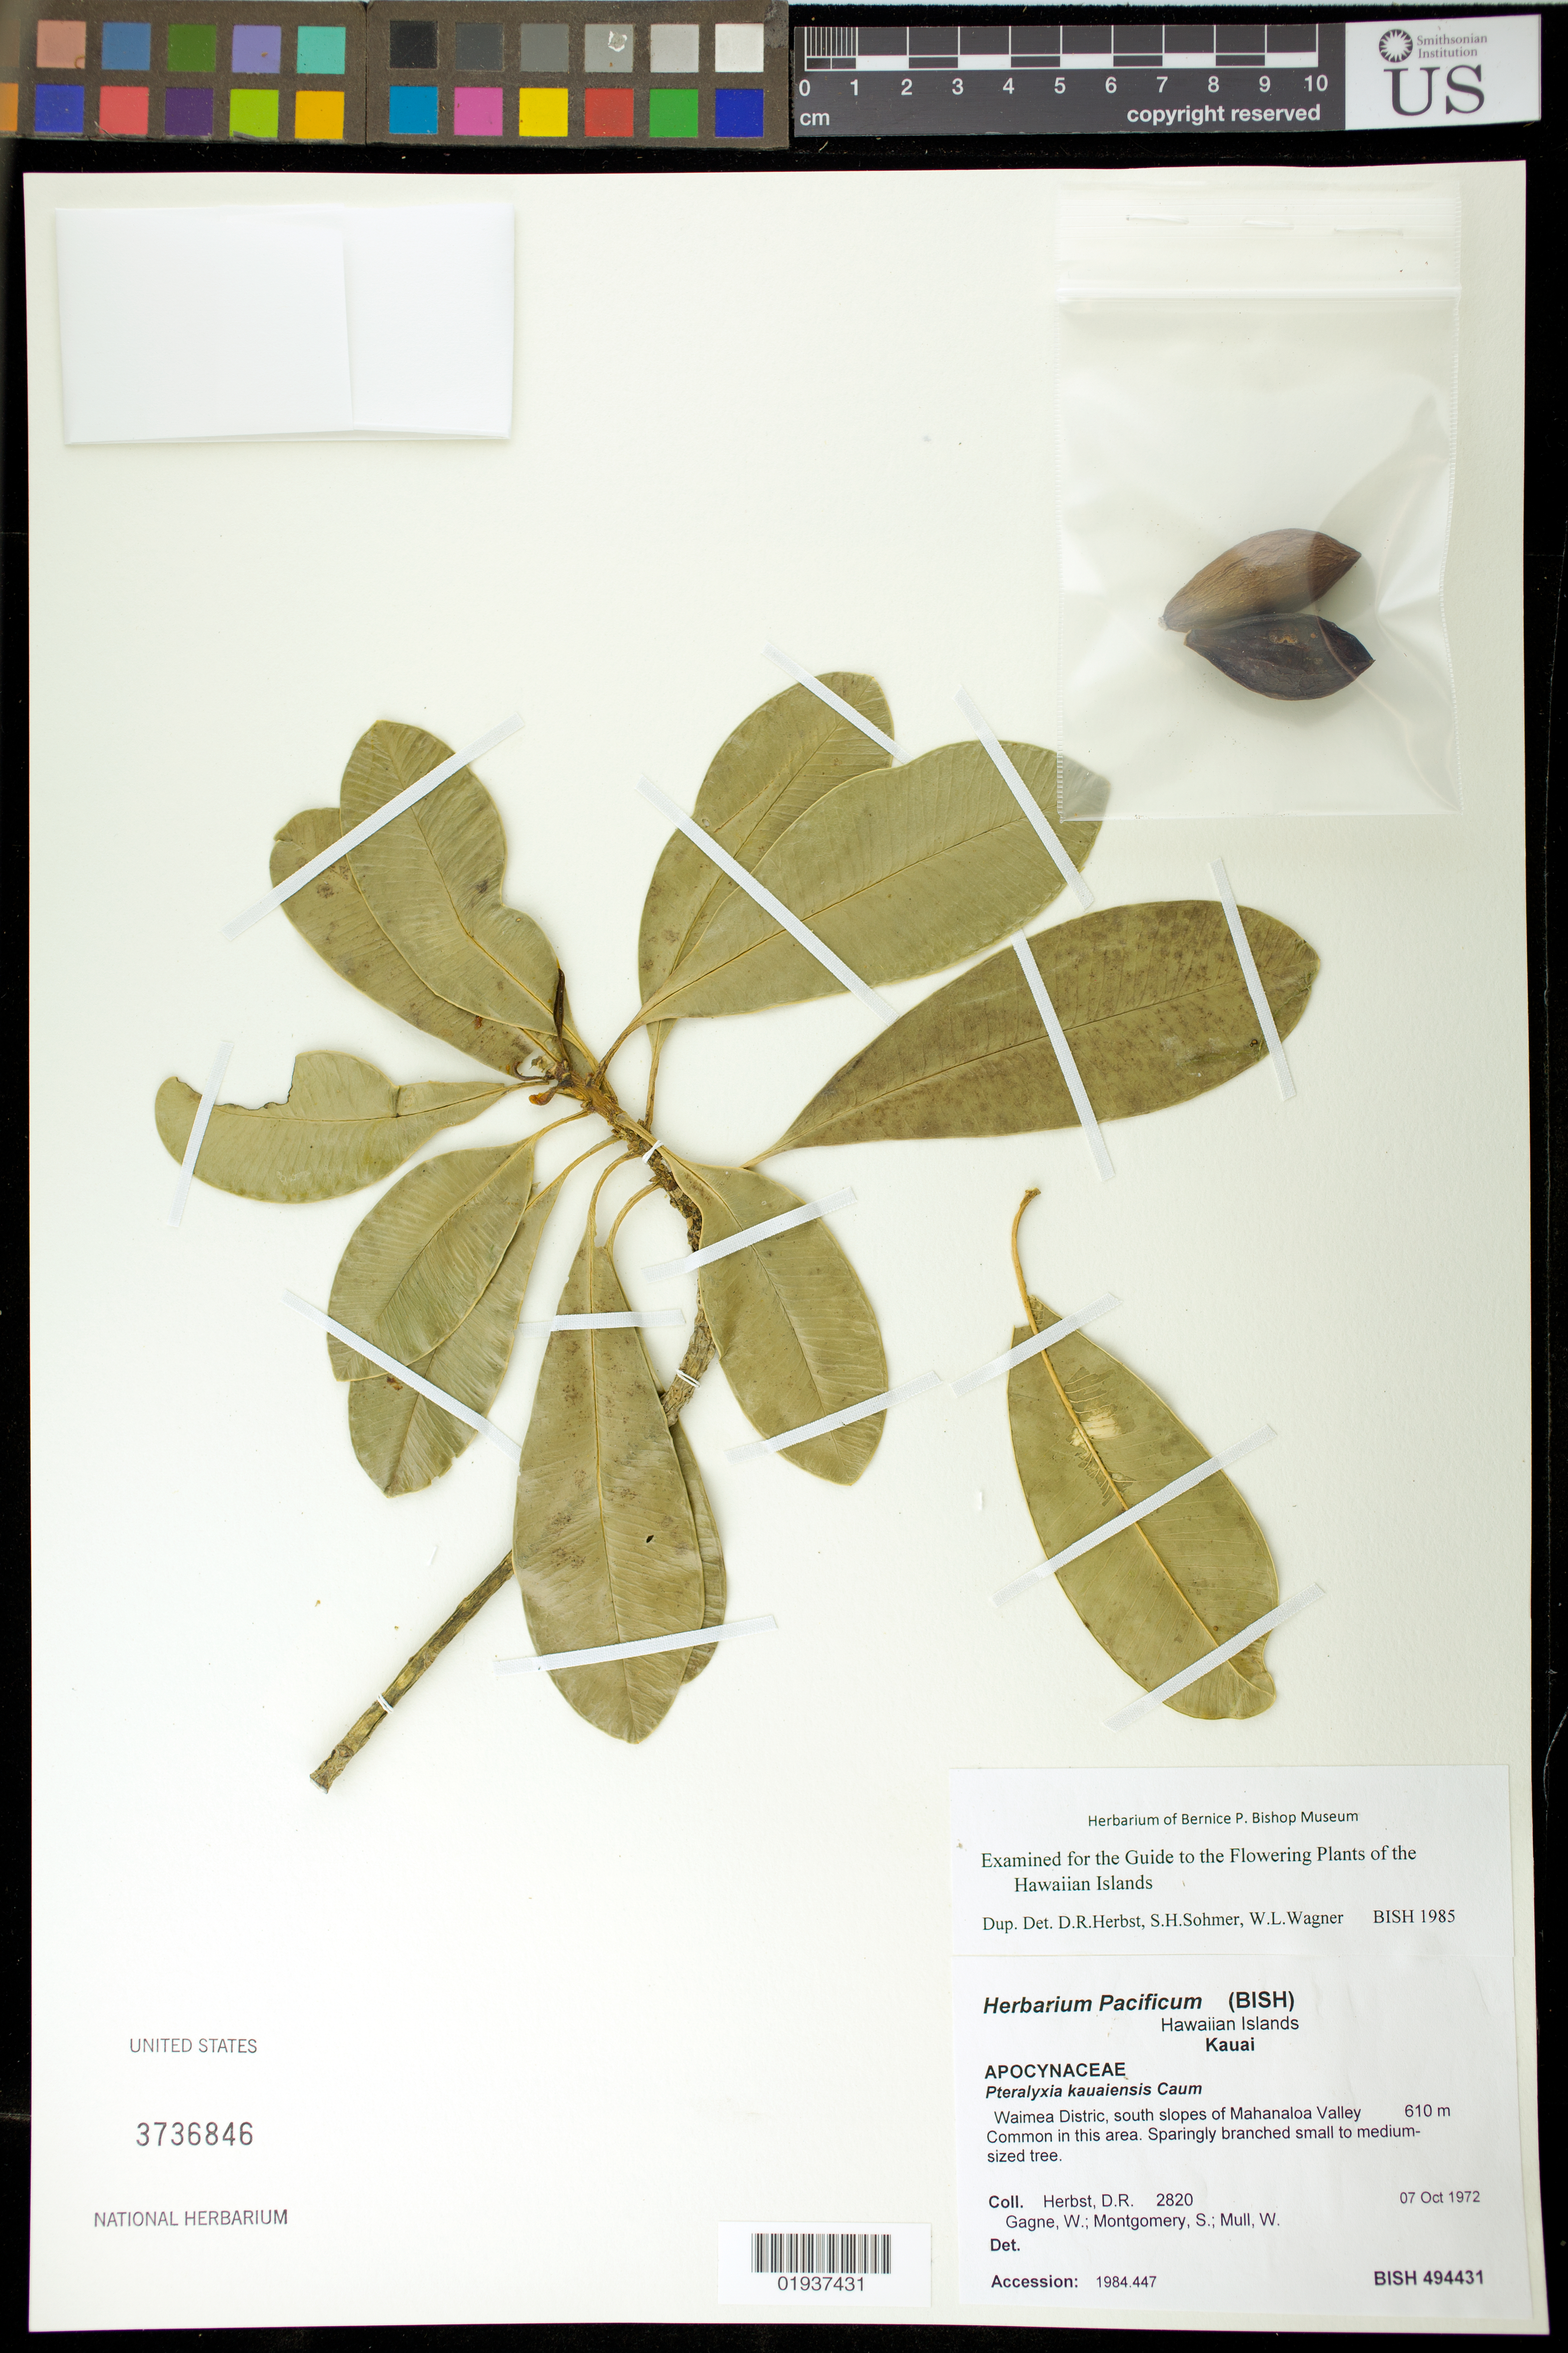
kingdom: Plantae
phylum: Tracheophyta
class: Magnoliopsida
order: Gentianales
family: Apocynaceae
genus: Pteralyxia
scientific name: Pteralyxia kauaiensis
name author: Caum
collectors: D. R. Herbst, W. Gagne, S. Montgomery & W. Mull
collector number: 2820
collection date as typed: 7 Oct 1972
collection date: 1972-10-07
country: United States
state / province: Hawaii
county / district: Kauai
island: Kaua'i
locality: Waimea District, South slopes of Mahanaloa Valley.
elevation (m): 610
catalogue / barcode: US 3736846